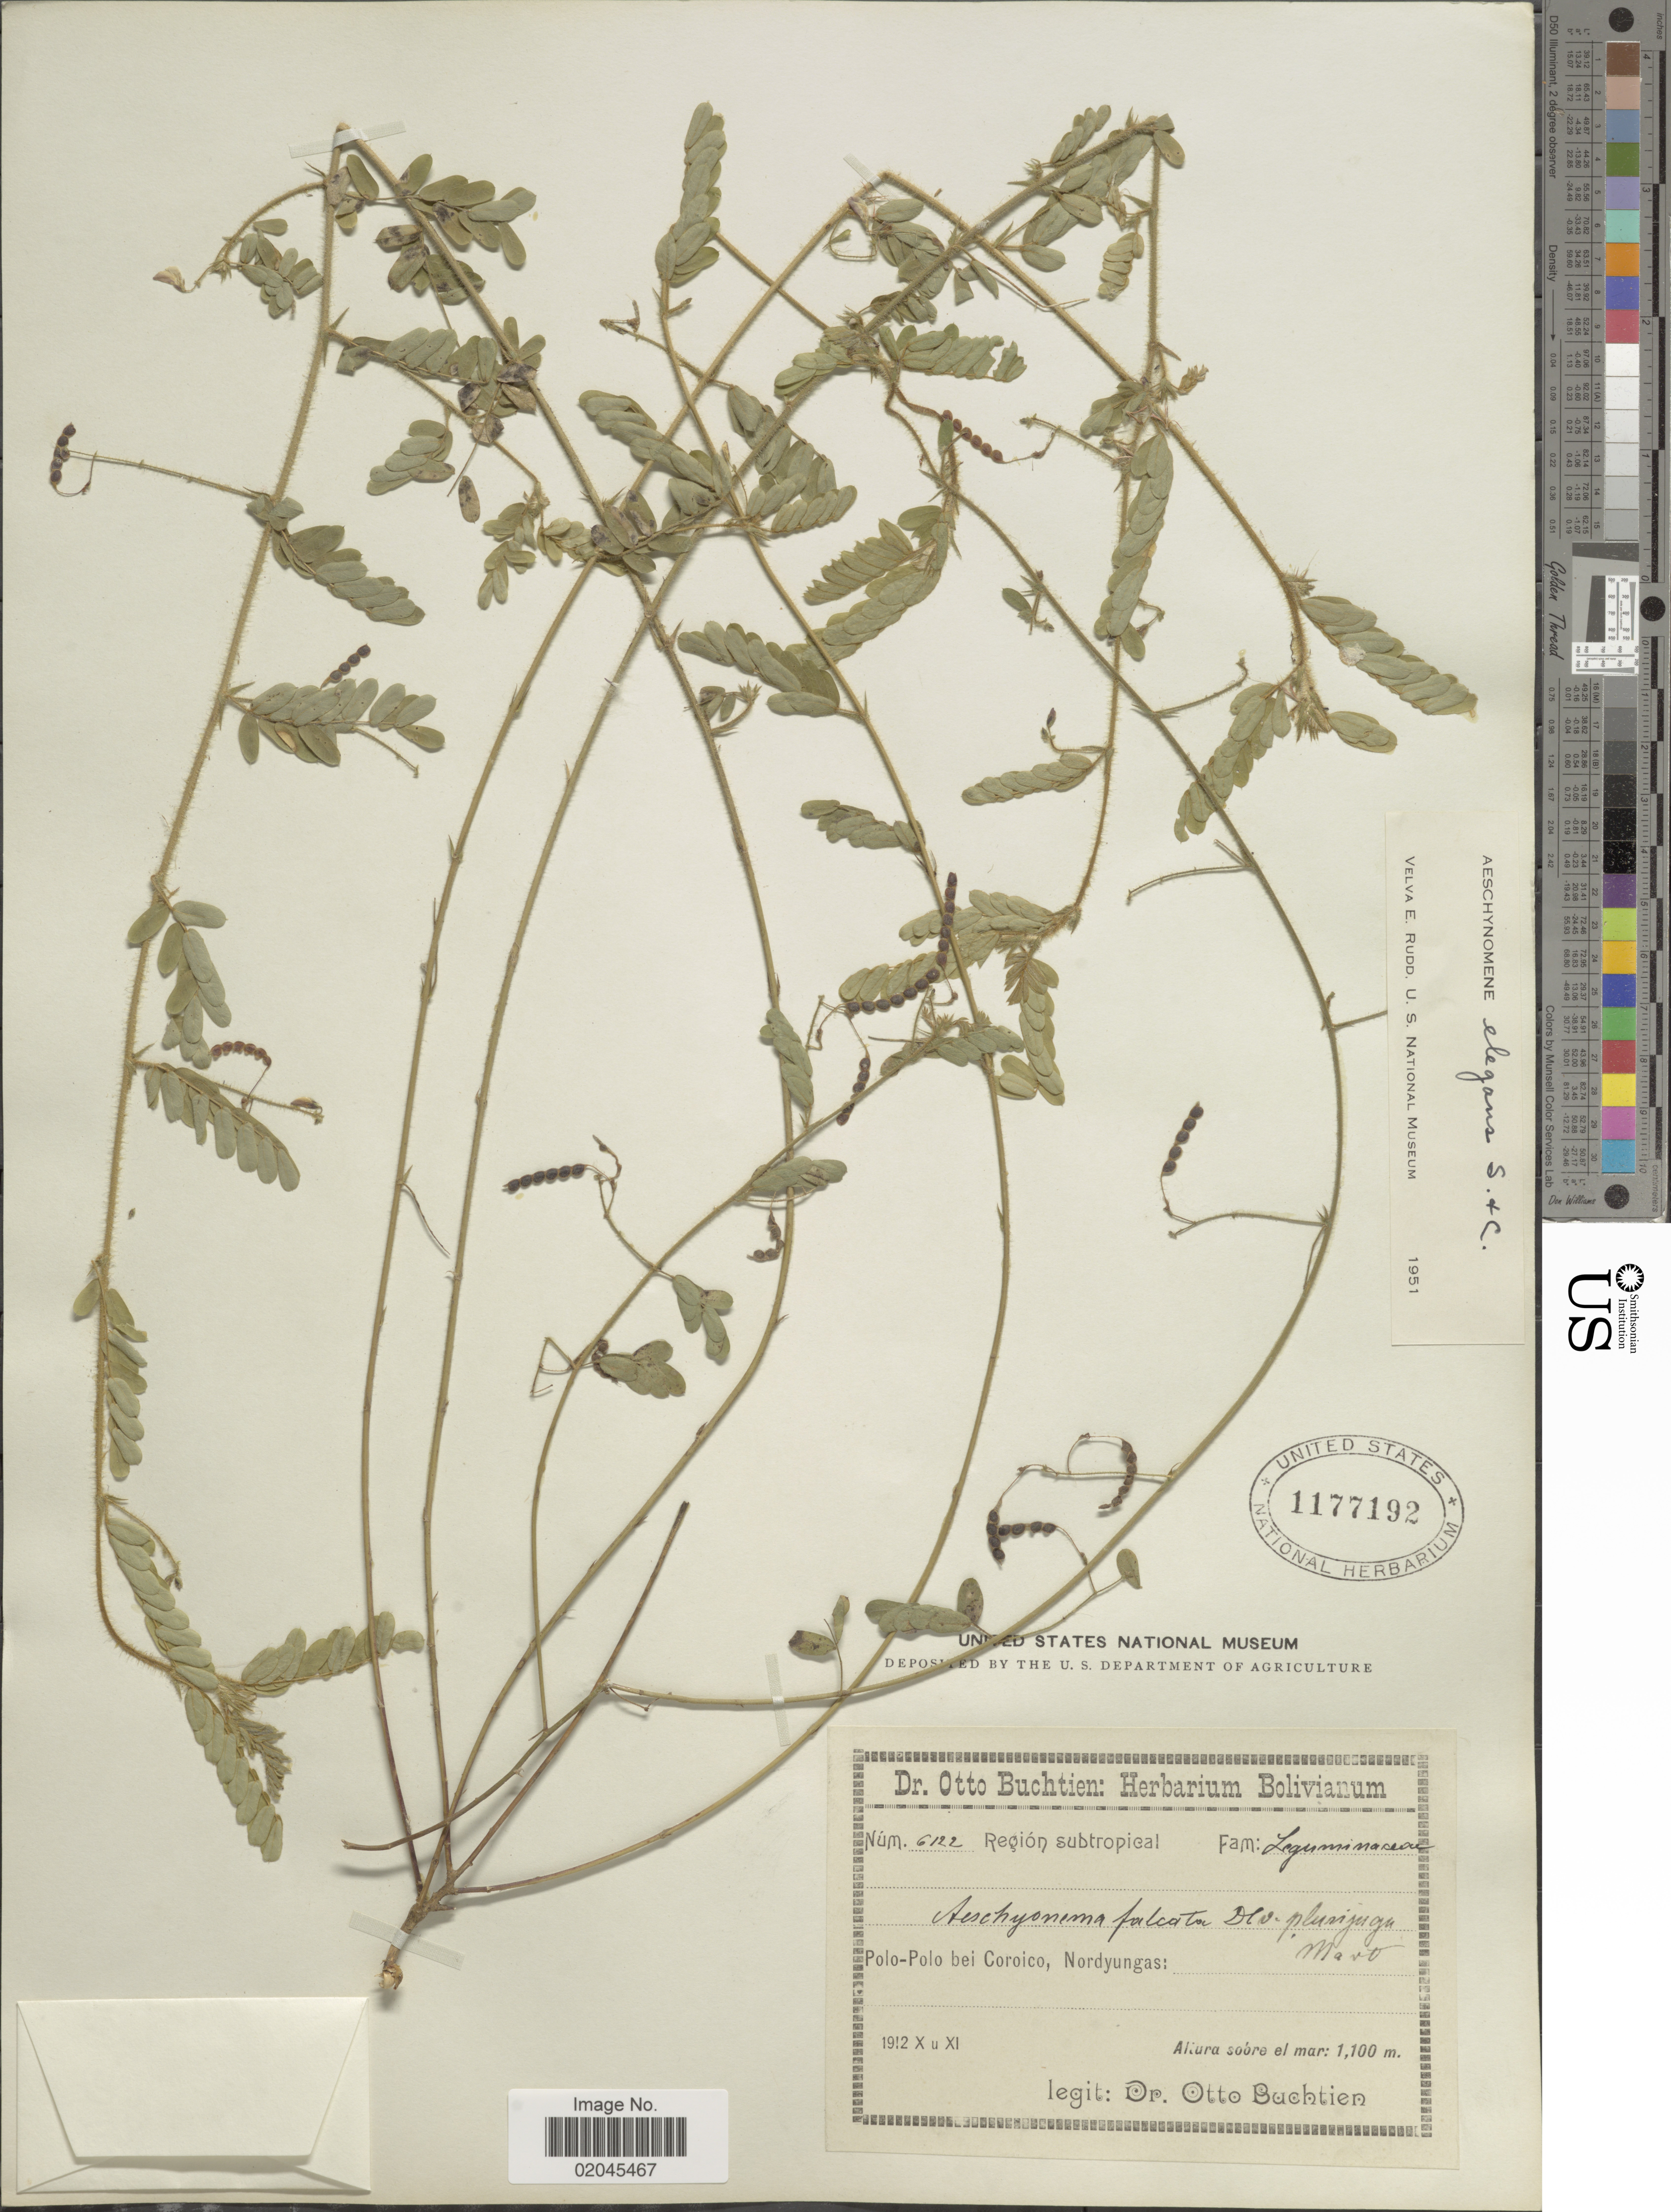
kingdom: Plantae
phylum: Tracheophyta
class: Magnoliopsida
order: Fabales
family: Fabaceae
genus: Aeschynomene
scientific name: Aeschynomene elegans var. elegans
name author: Cham. ex Schltdl.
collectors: O. Buchtien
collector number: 6122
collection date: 1912-10/1912-11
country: Bolivia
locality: Polo-Polo bei Coroico, Bordyungas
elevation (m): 1100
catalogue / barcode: US 1177192